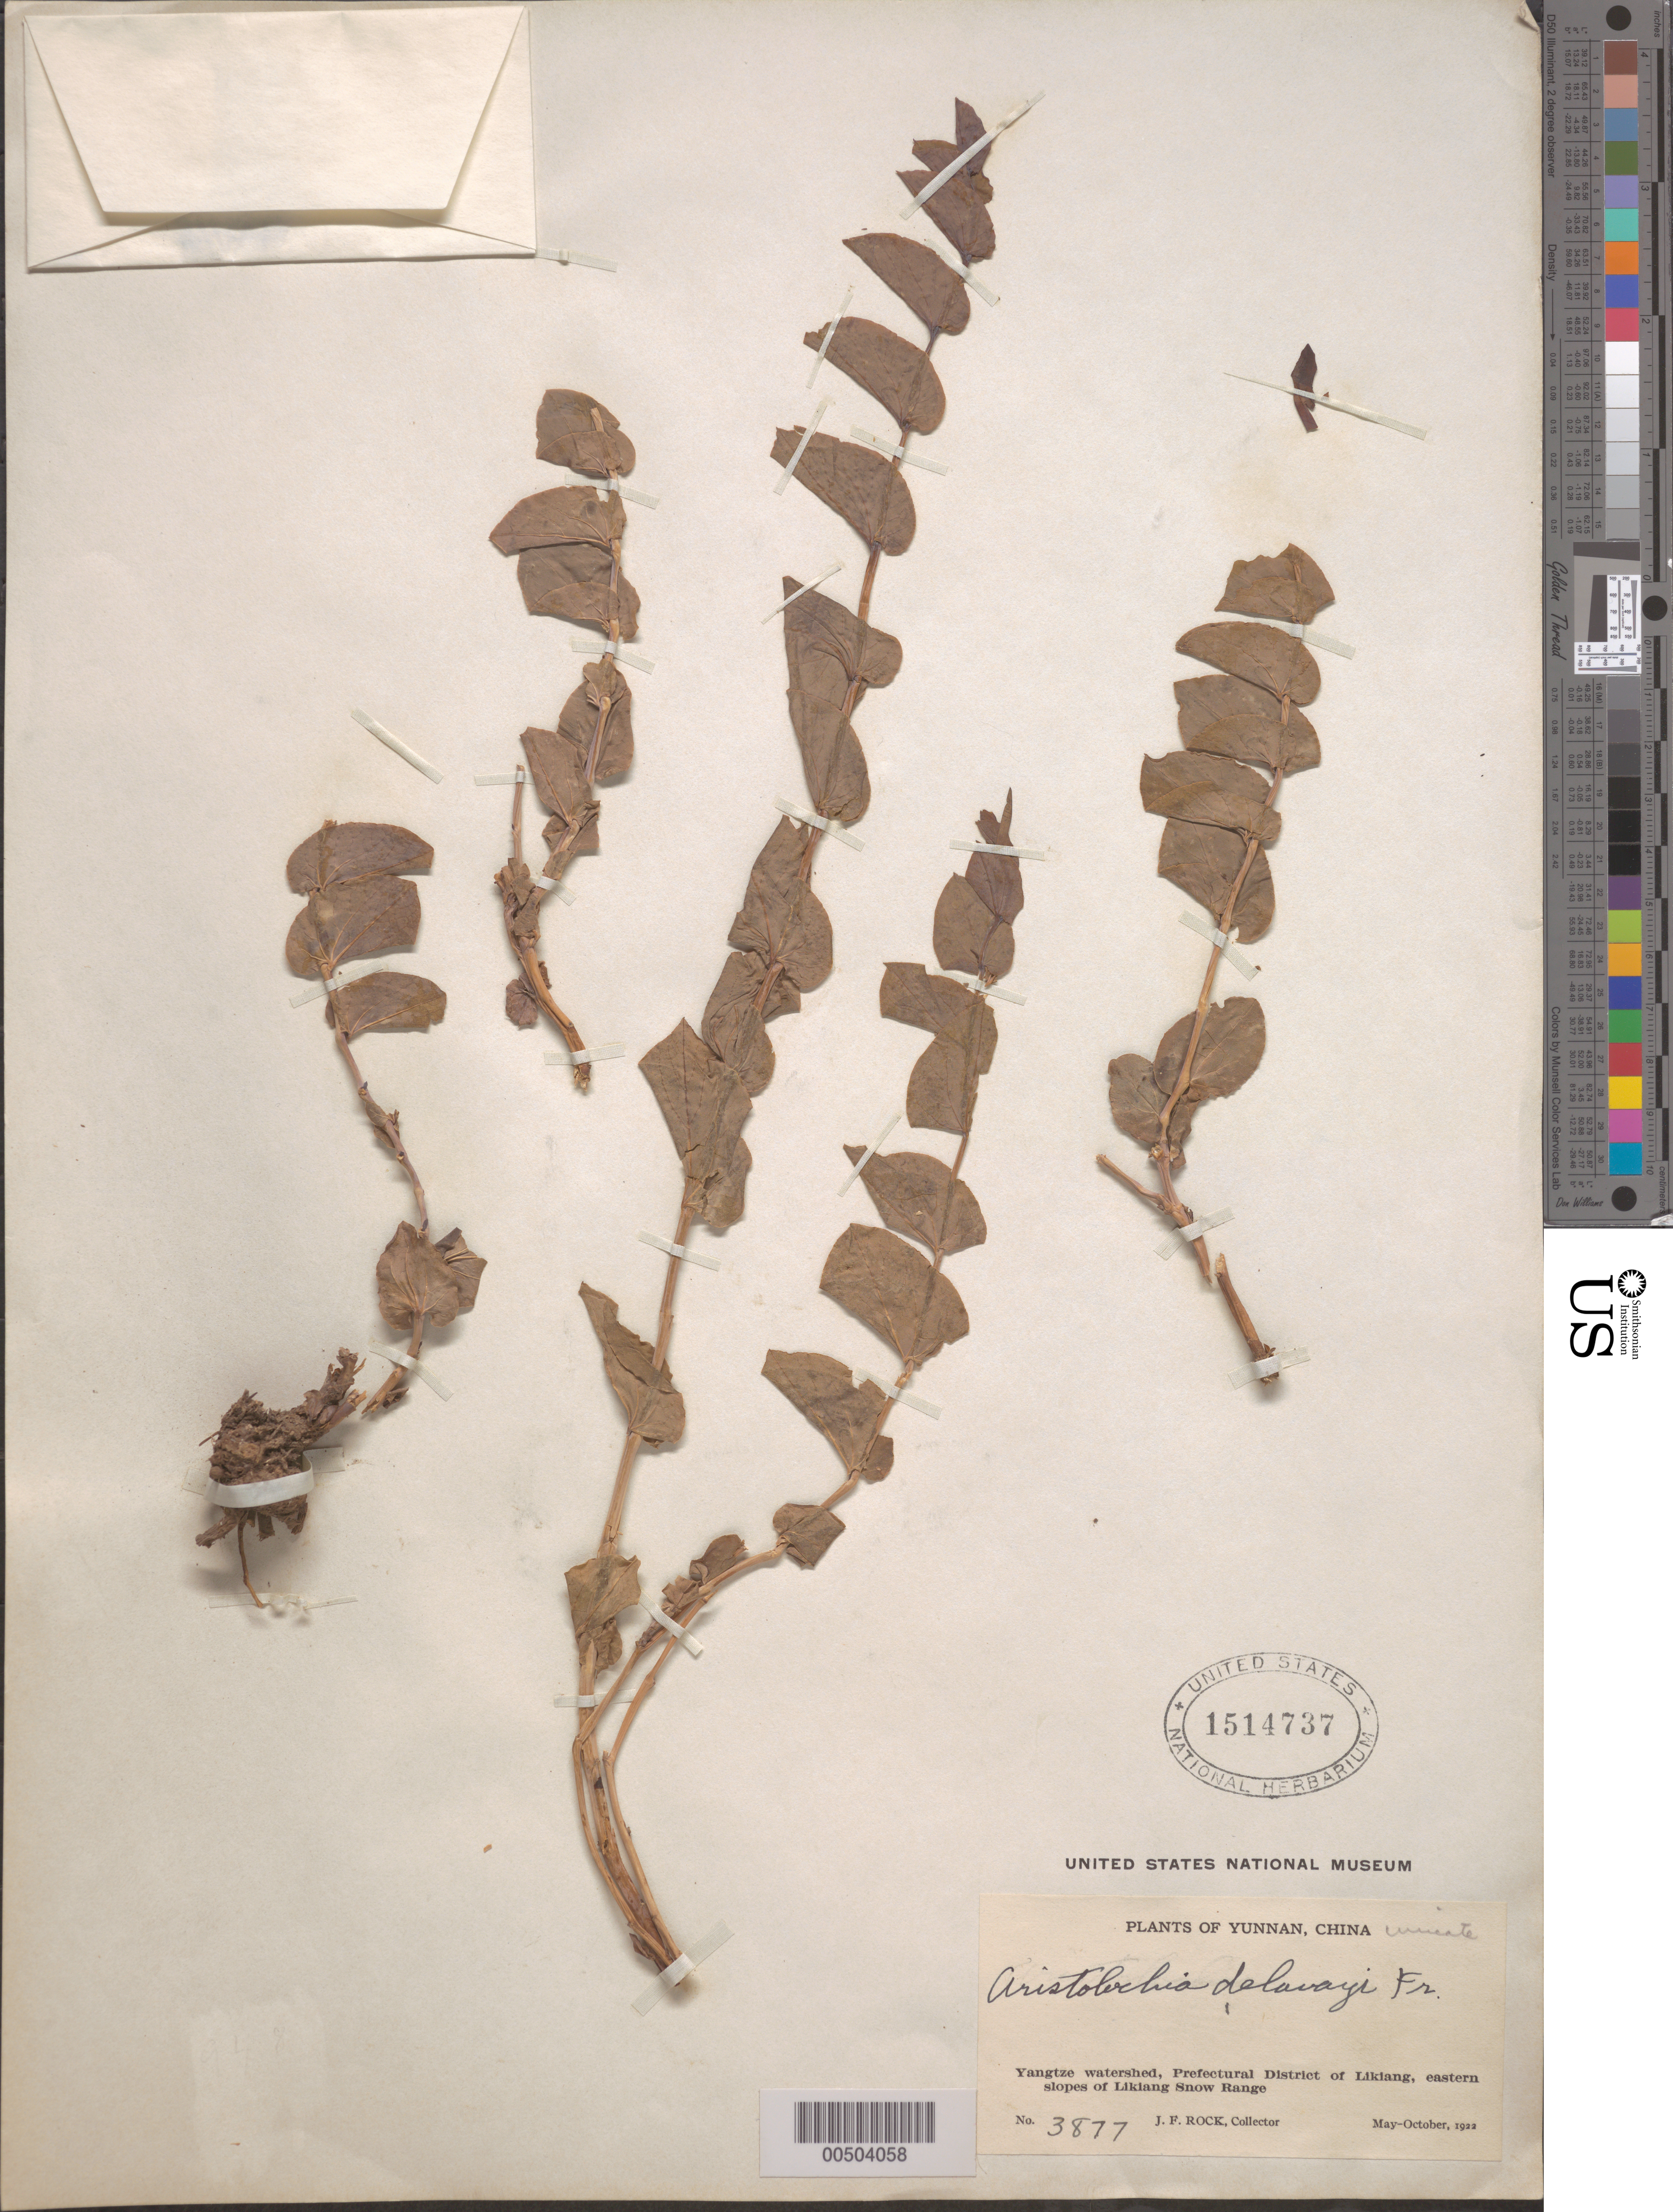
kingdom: Plantae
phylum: Tracheophyta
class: Magnoliopsida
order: Piperales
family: Aristolochiaceae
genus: Aristolochia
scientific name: Aristolochia delavayi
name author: Franch.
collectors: J. F. Rock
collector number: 3877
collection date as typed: May 1922 to -- Oct 1922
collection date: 1922-05/1922-10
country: China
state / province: Yunnan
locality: Yangtze watershed, eastern slopes of Likiang snow range, Likiang (Dayan) District (?)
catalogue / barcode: US 1514737